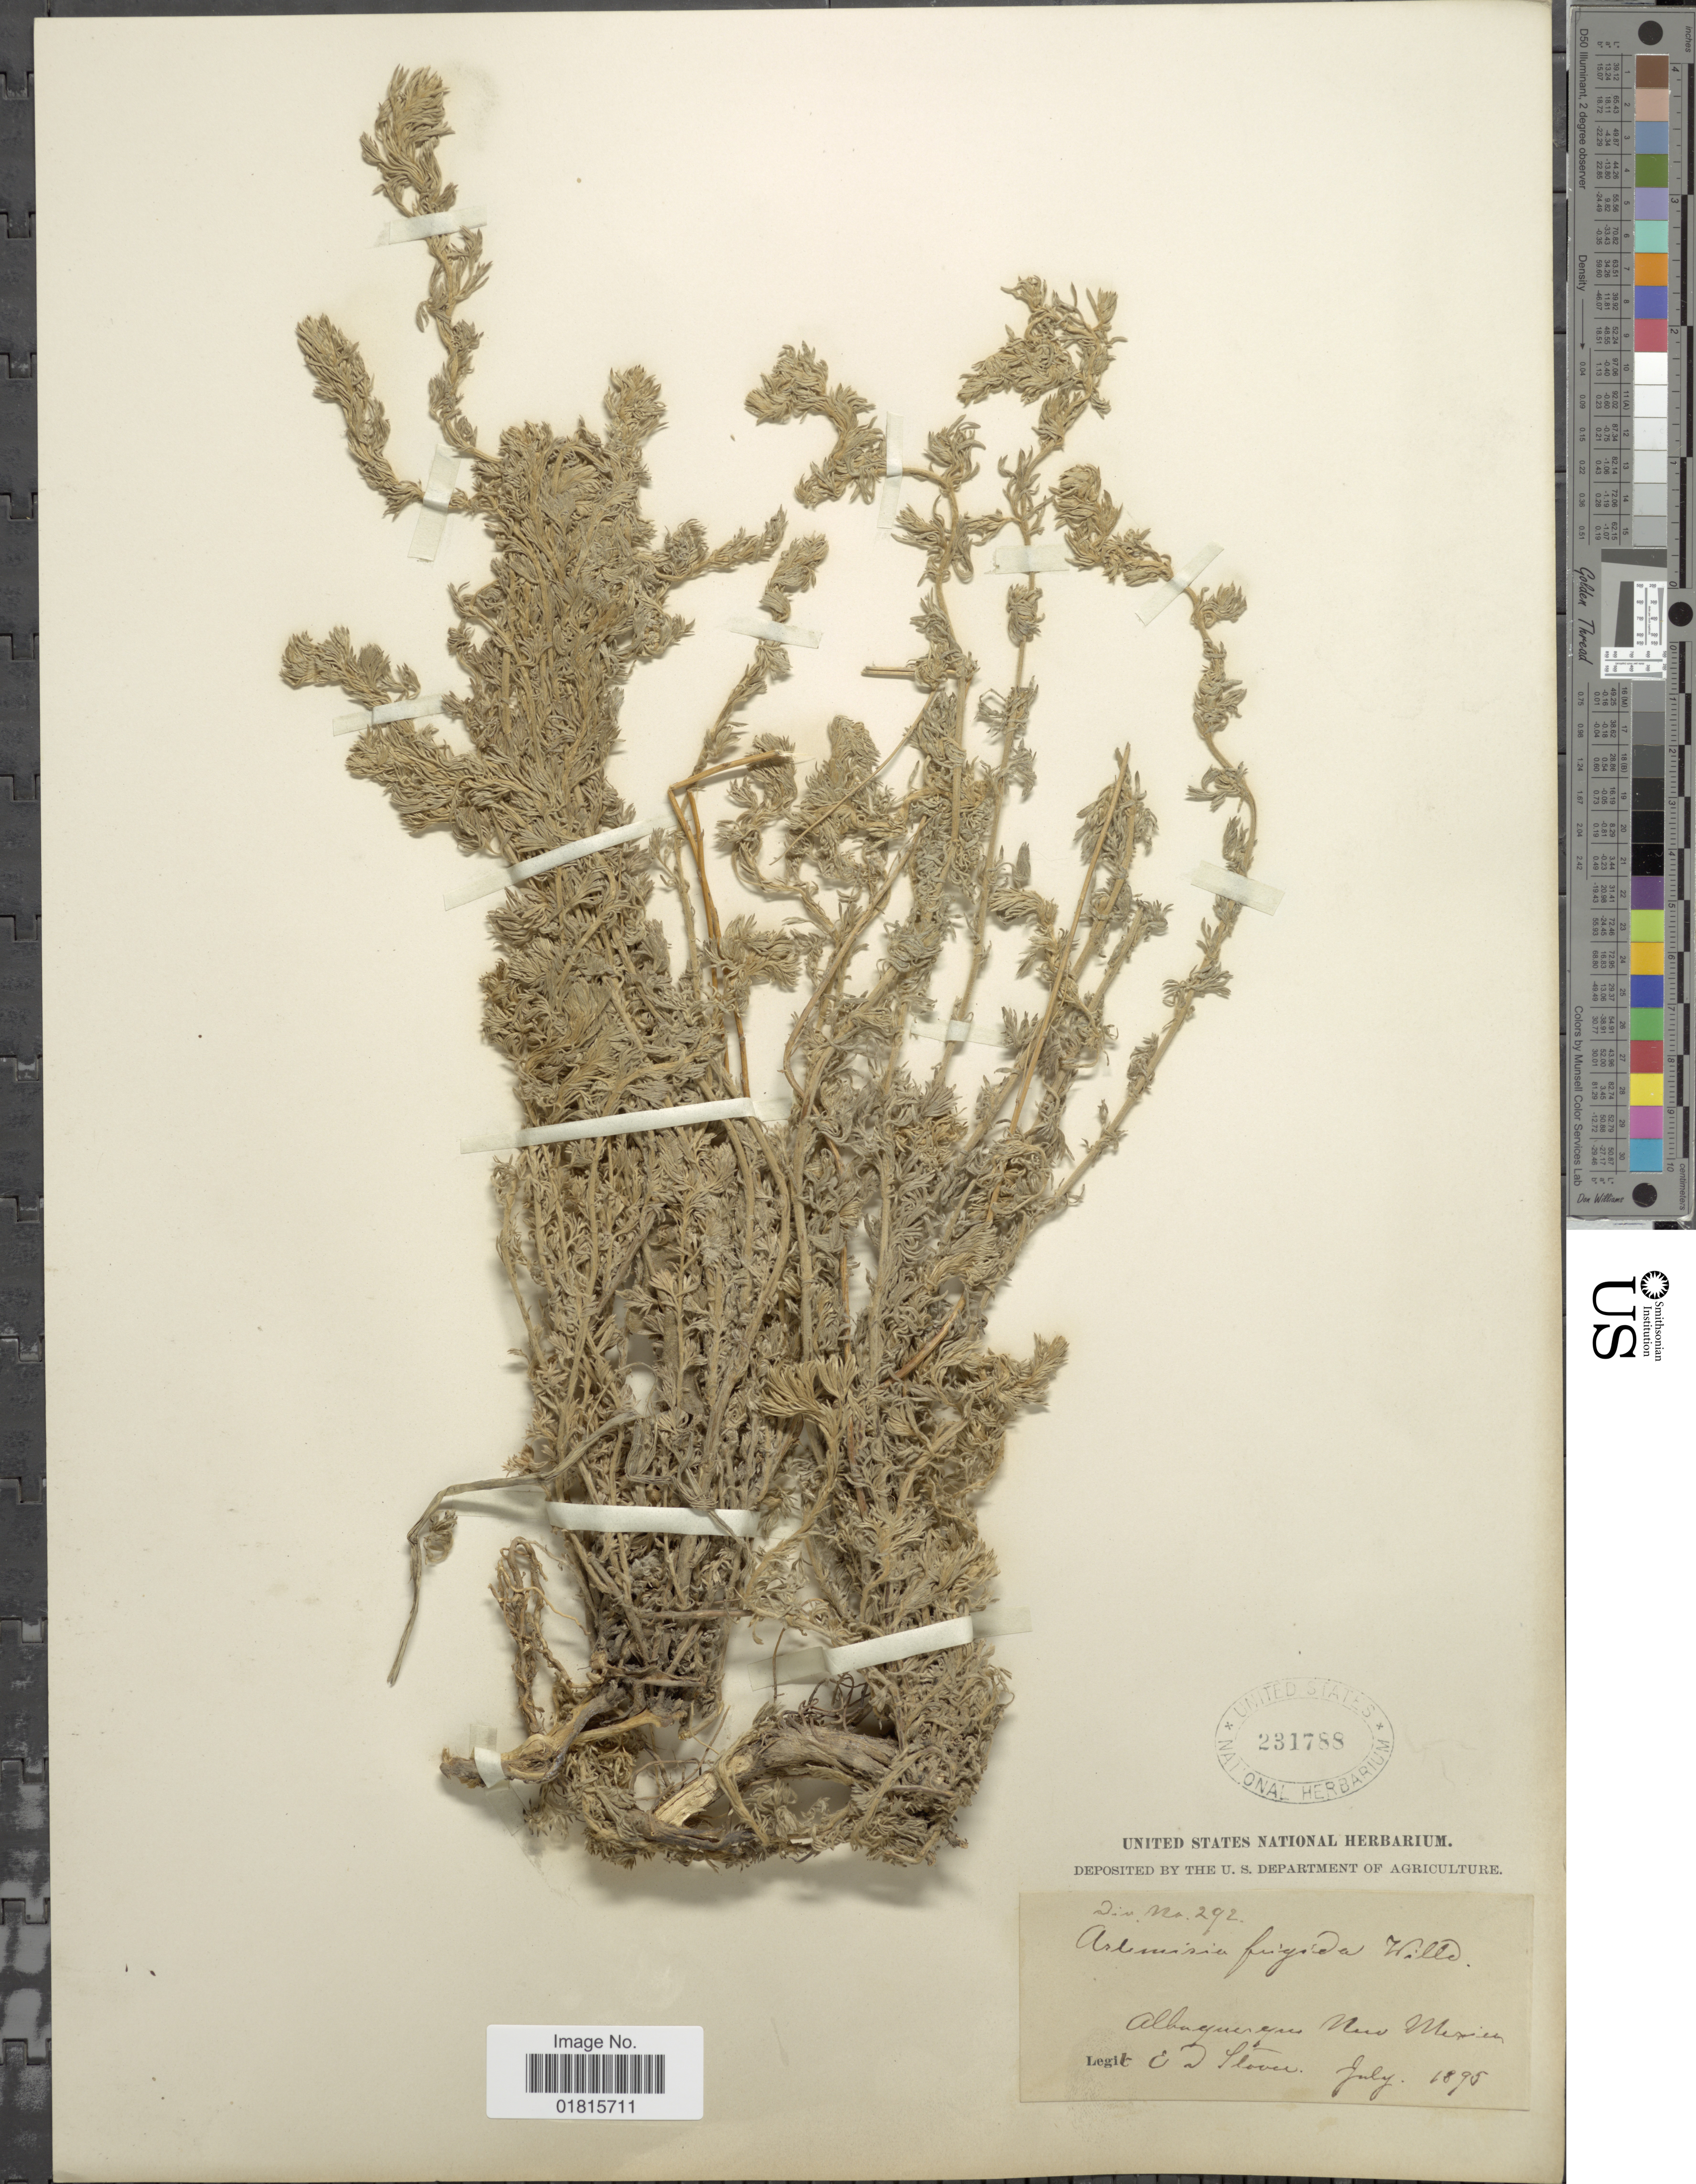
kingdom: Plantae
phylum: Tracheophyta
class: Magnoliopsida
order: Asterales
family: Asteraceae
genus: Artemisia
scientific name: Artemisia frigida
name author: Willd.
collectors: Ed Stover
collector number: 292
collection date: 1895-07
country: United States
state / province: New Mexico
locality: Albuquerque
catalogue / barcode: US 231788